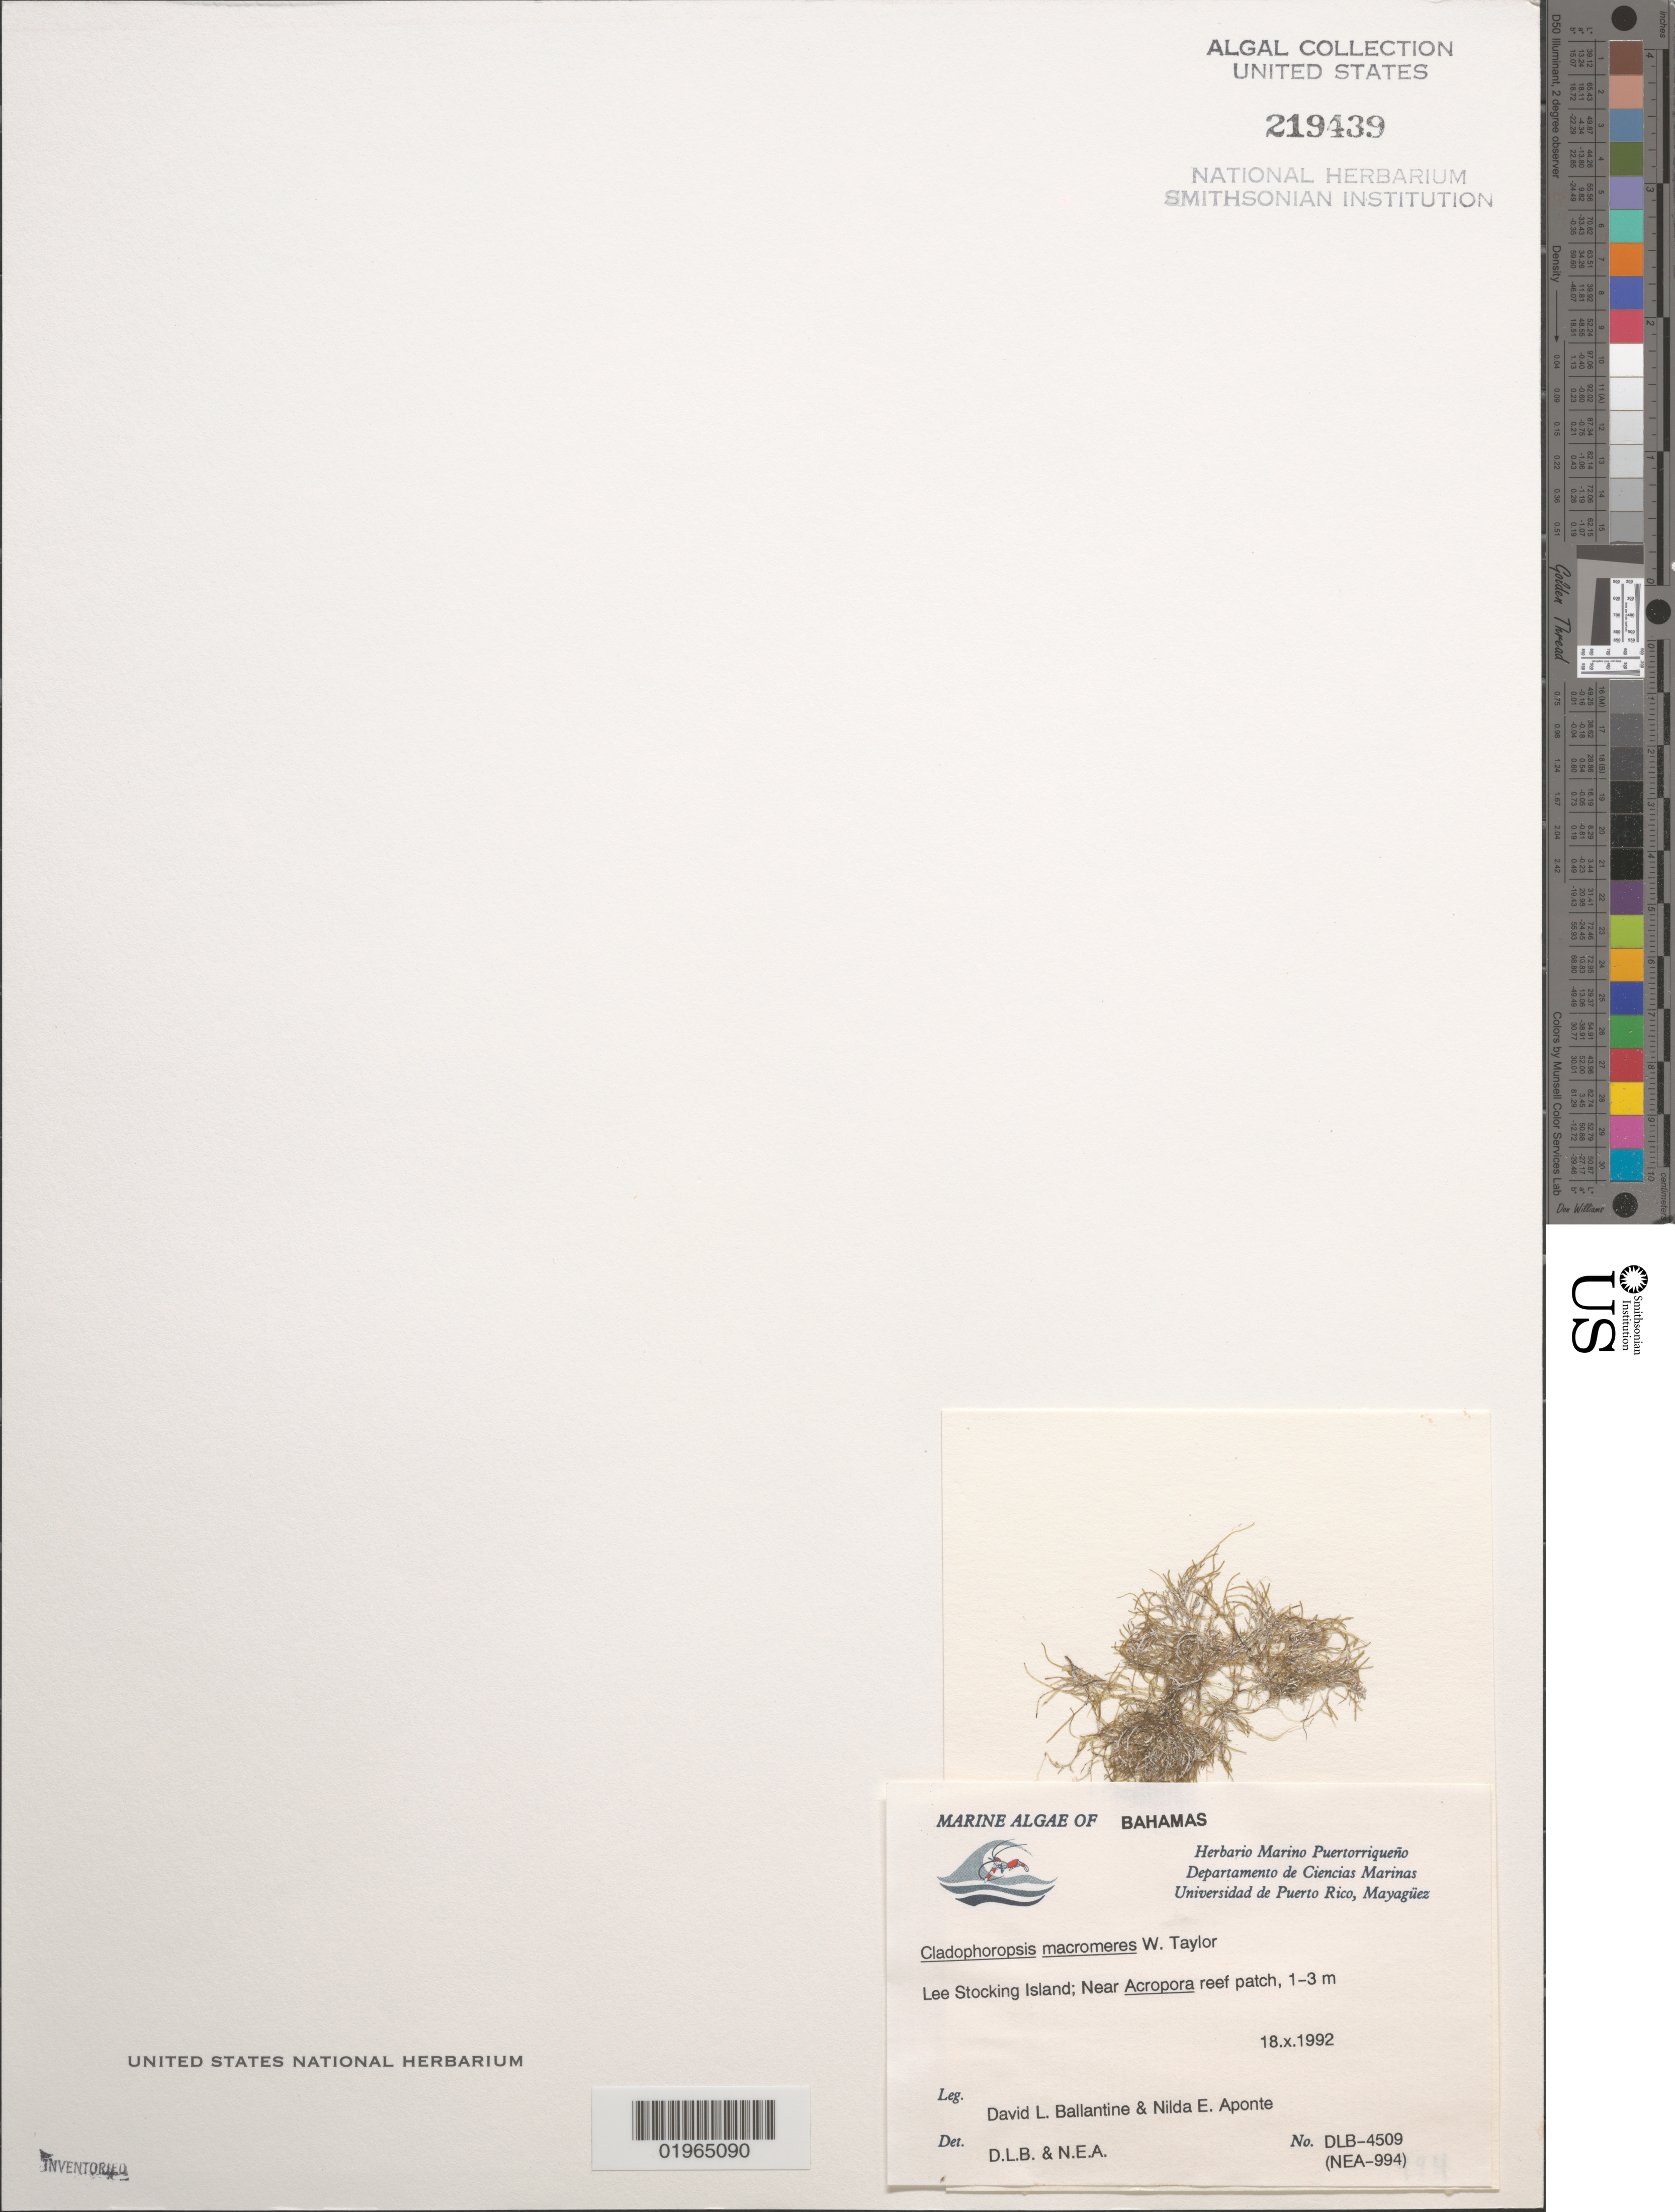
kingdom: Plantae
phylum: Chlorophyta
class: Ulvophyceae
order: Siphonocladales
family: Boodleaceae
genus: Cladophoropsis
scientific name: Cladophoropsis macromeres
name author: W.R. Taylor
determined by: Ballantine, D. L.; Aponte, N. E.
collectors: D.L. Ballantine & N. E. Aponte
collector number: DLB-4509, NEA-994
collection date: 1992-10-18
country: Bahamas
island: Lee Stocking Island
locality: Near Acropora reef patch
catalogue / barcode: US 219439